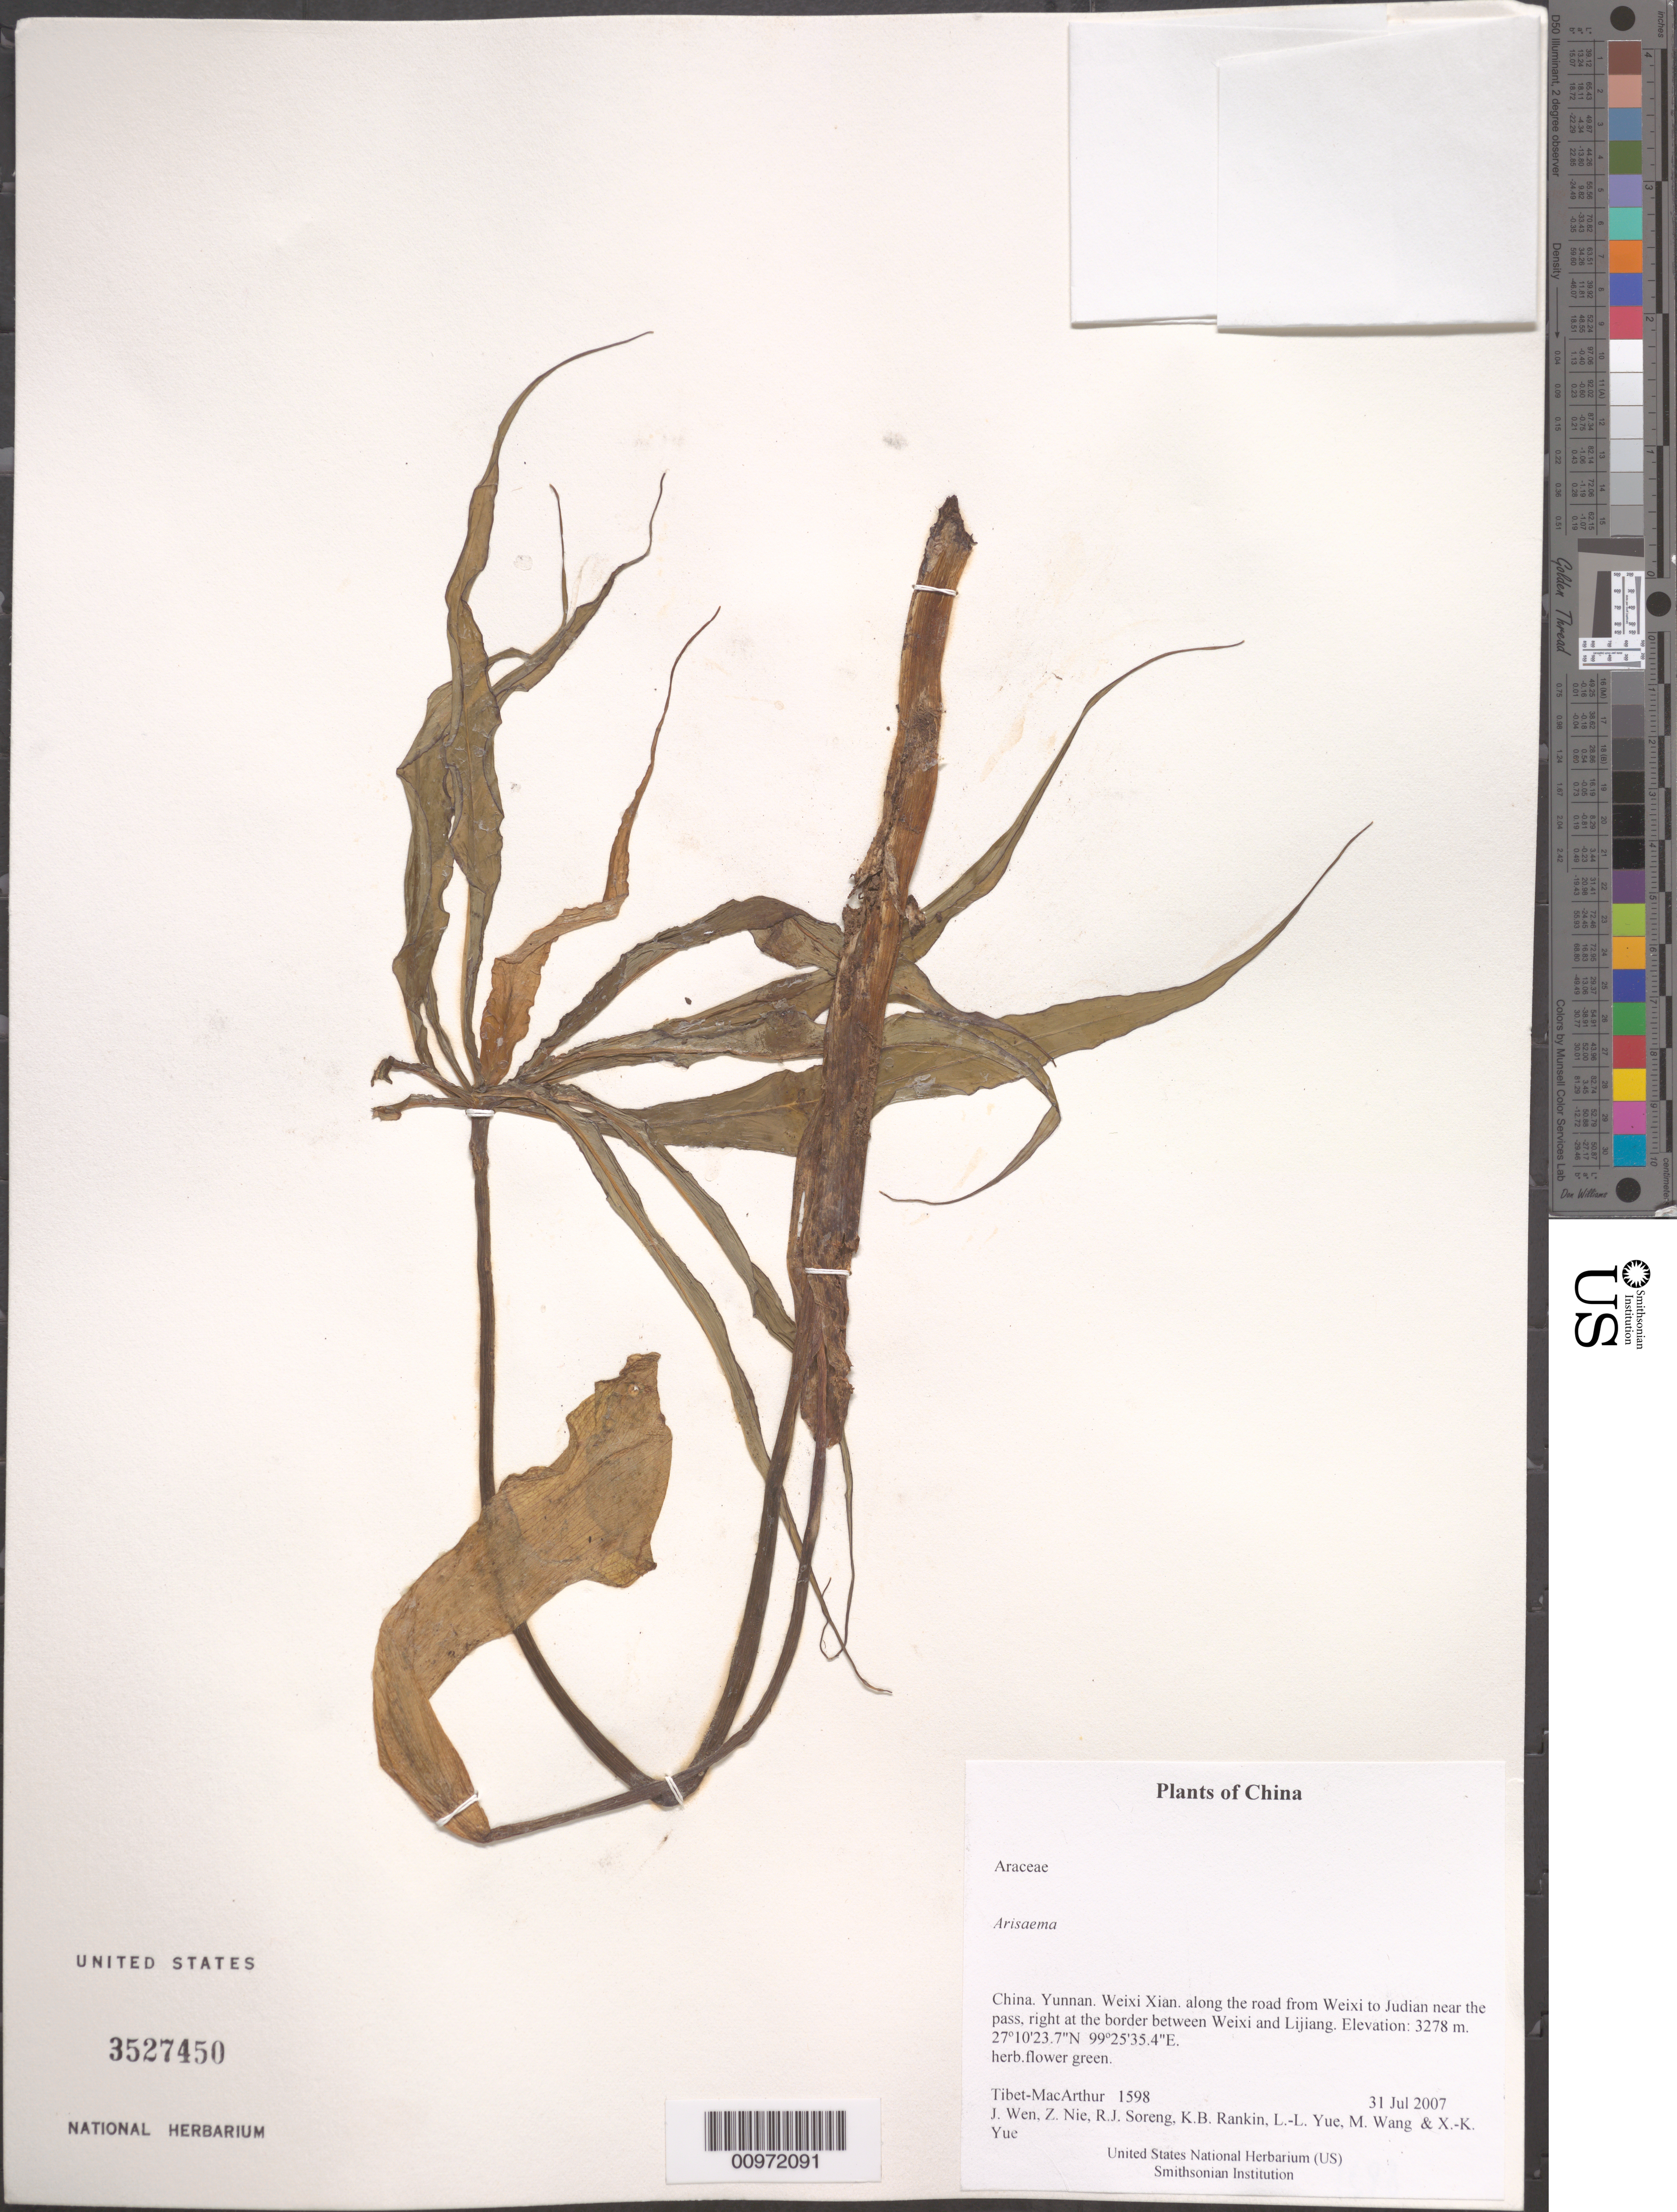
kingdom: Plantae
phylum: Tracheophyta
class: Liliopsida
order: Alismatales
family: Araceae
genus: Arisaema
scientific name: Arisaema sp.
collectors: Tibet-MacArthur, J. Wen, Z. Nie, R. J. Soreng, K. Rankin, L. Yue, M. Wang & X. Yue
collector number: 1598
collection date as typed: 31 Jul 2007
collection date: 2007-07-31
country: China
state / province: Yunnan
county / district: Weixi Xian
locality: along the road from Weixi to Judian near the pass, right at the border between Weixi and Lijiang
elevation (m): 3278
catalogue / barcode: US 3527450